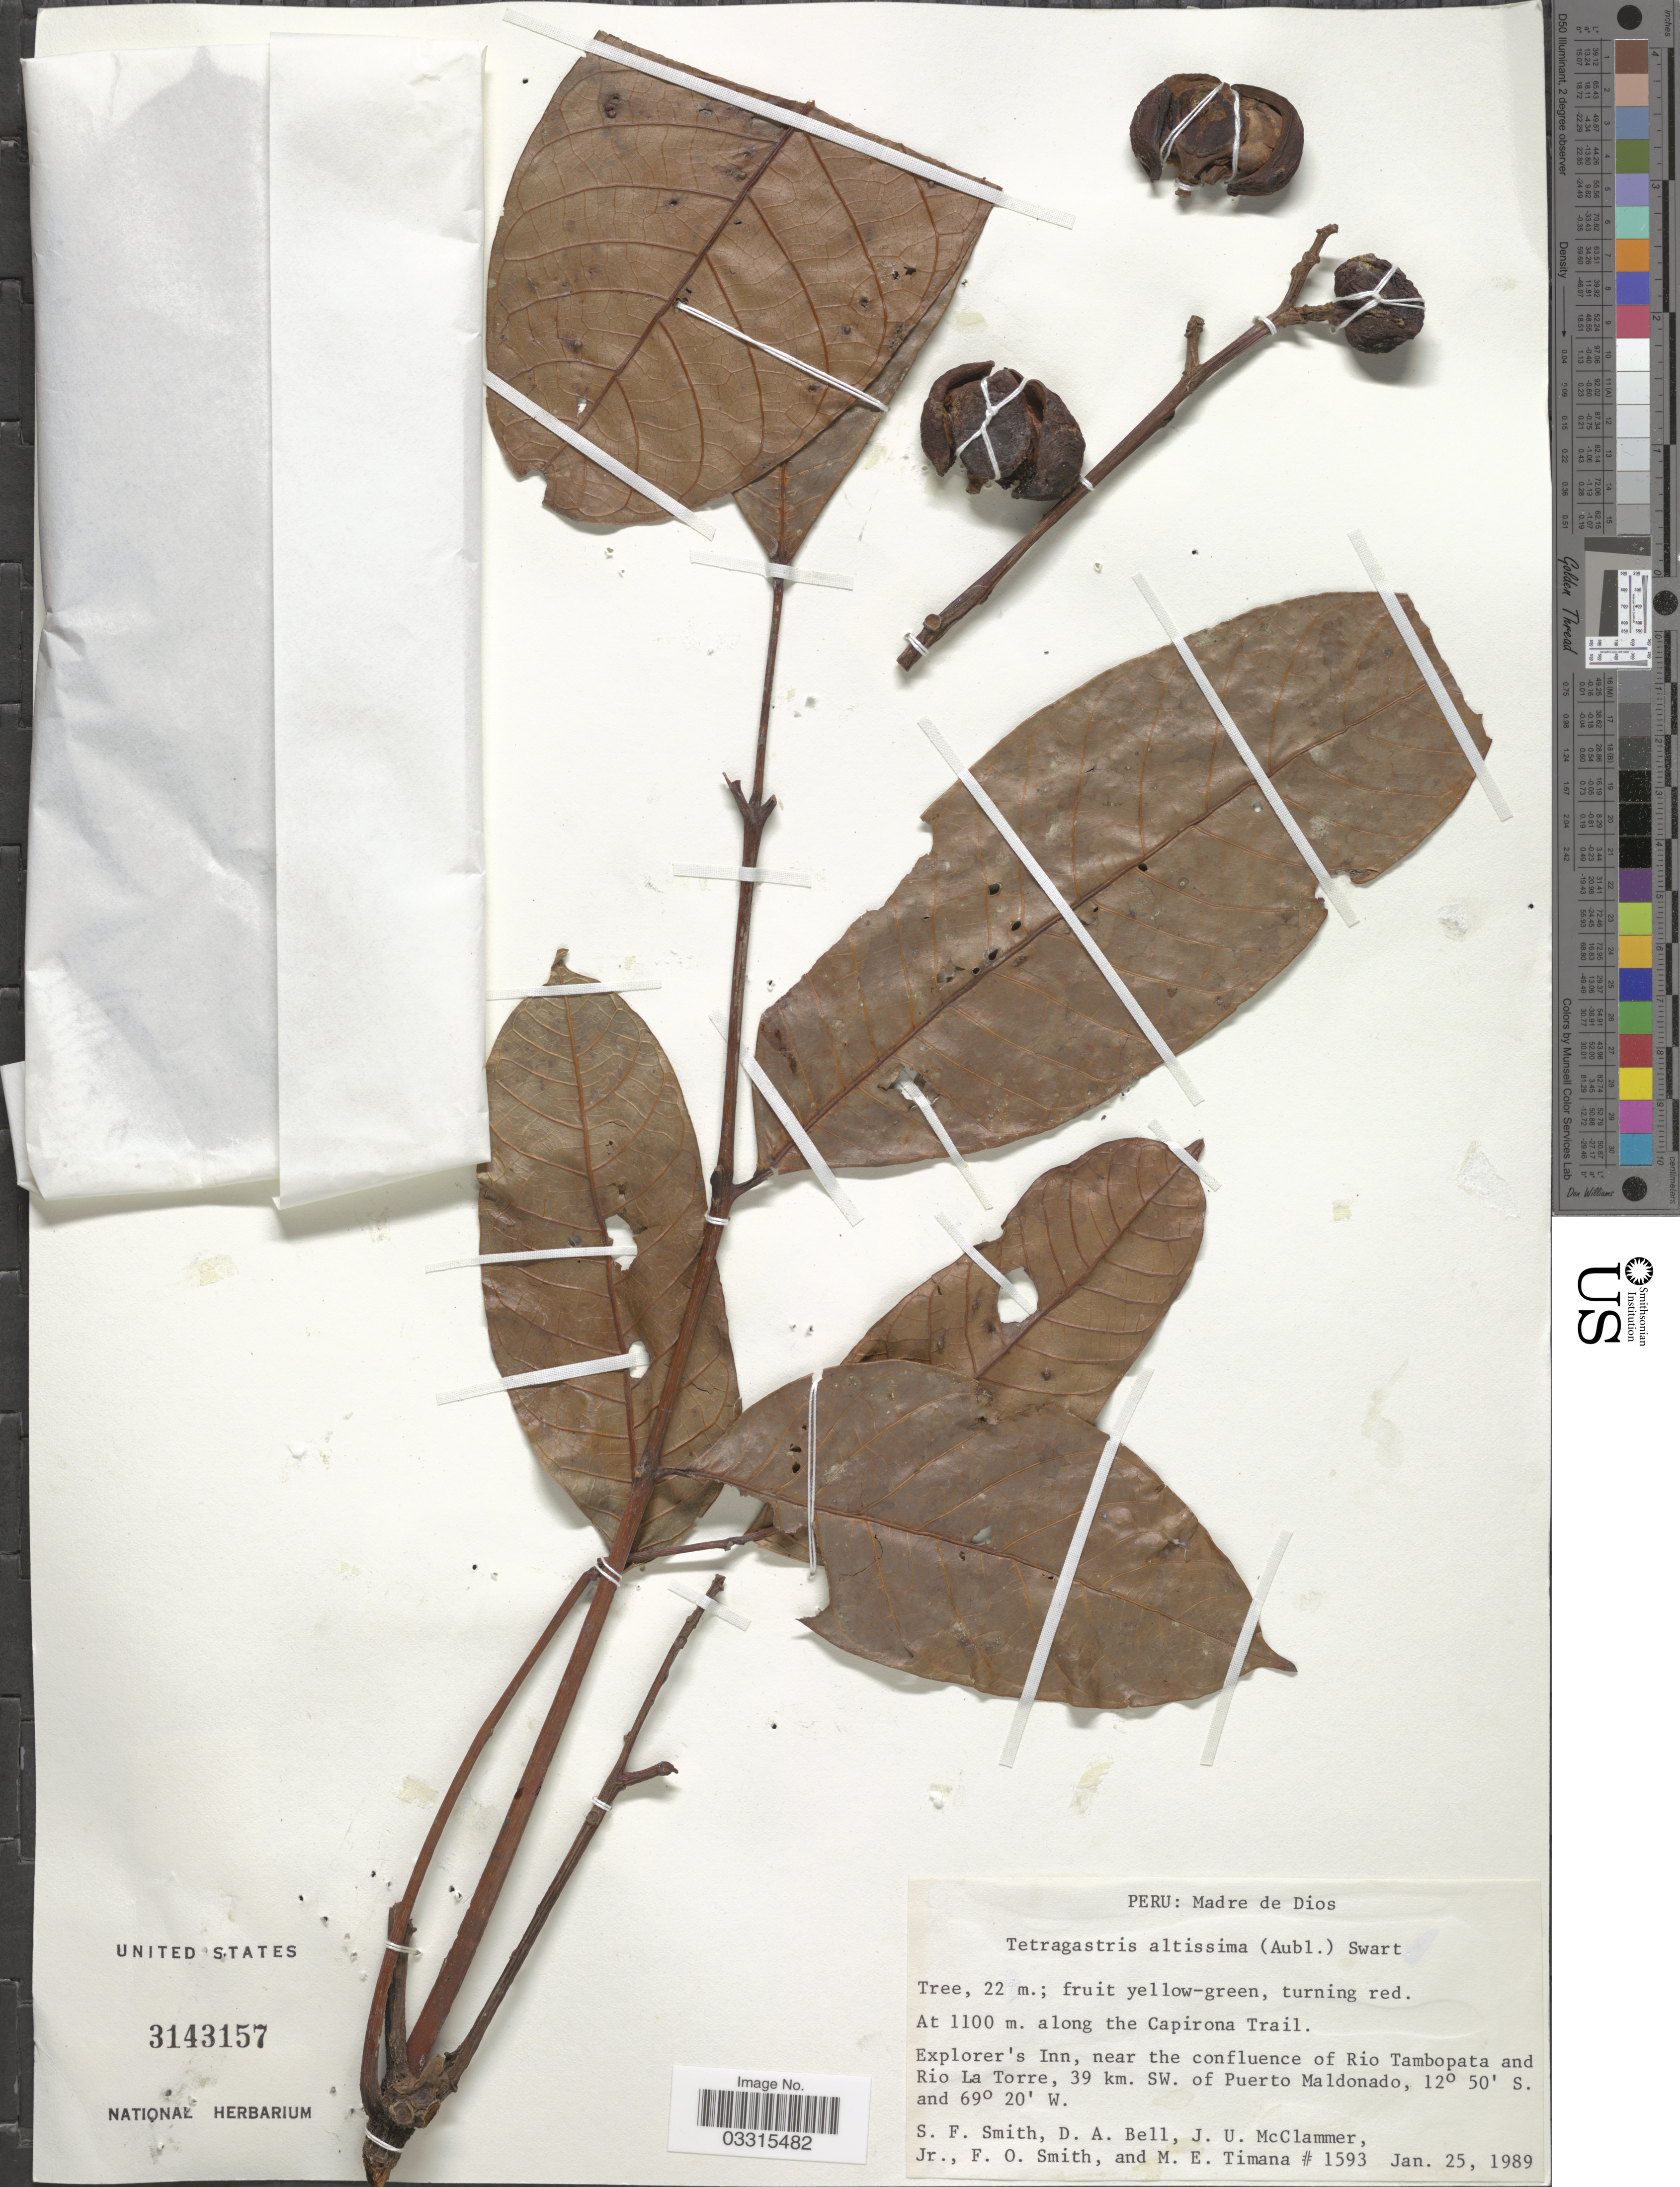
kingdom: Plantae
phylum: Tracheophyta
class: Magnoliopsida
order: Sapindales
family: Burseraceae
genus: Protium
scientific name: Protium acrense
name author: Daly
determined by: Daly, Douglas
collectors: S.F. Smith, D. A. Bell, J. McClammer Jr. & F. Smith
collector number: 1593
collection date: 1989-01-25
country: Peru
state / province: Madre de Dios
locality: Along the Capirona Trail. Explorer's Inn, near the confluence of Rio Tambopata and Rio La Torre, 39 km. SW. of Puerto Maldonado.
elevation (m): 1100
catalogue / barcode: US 3143157